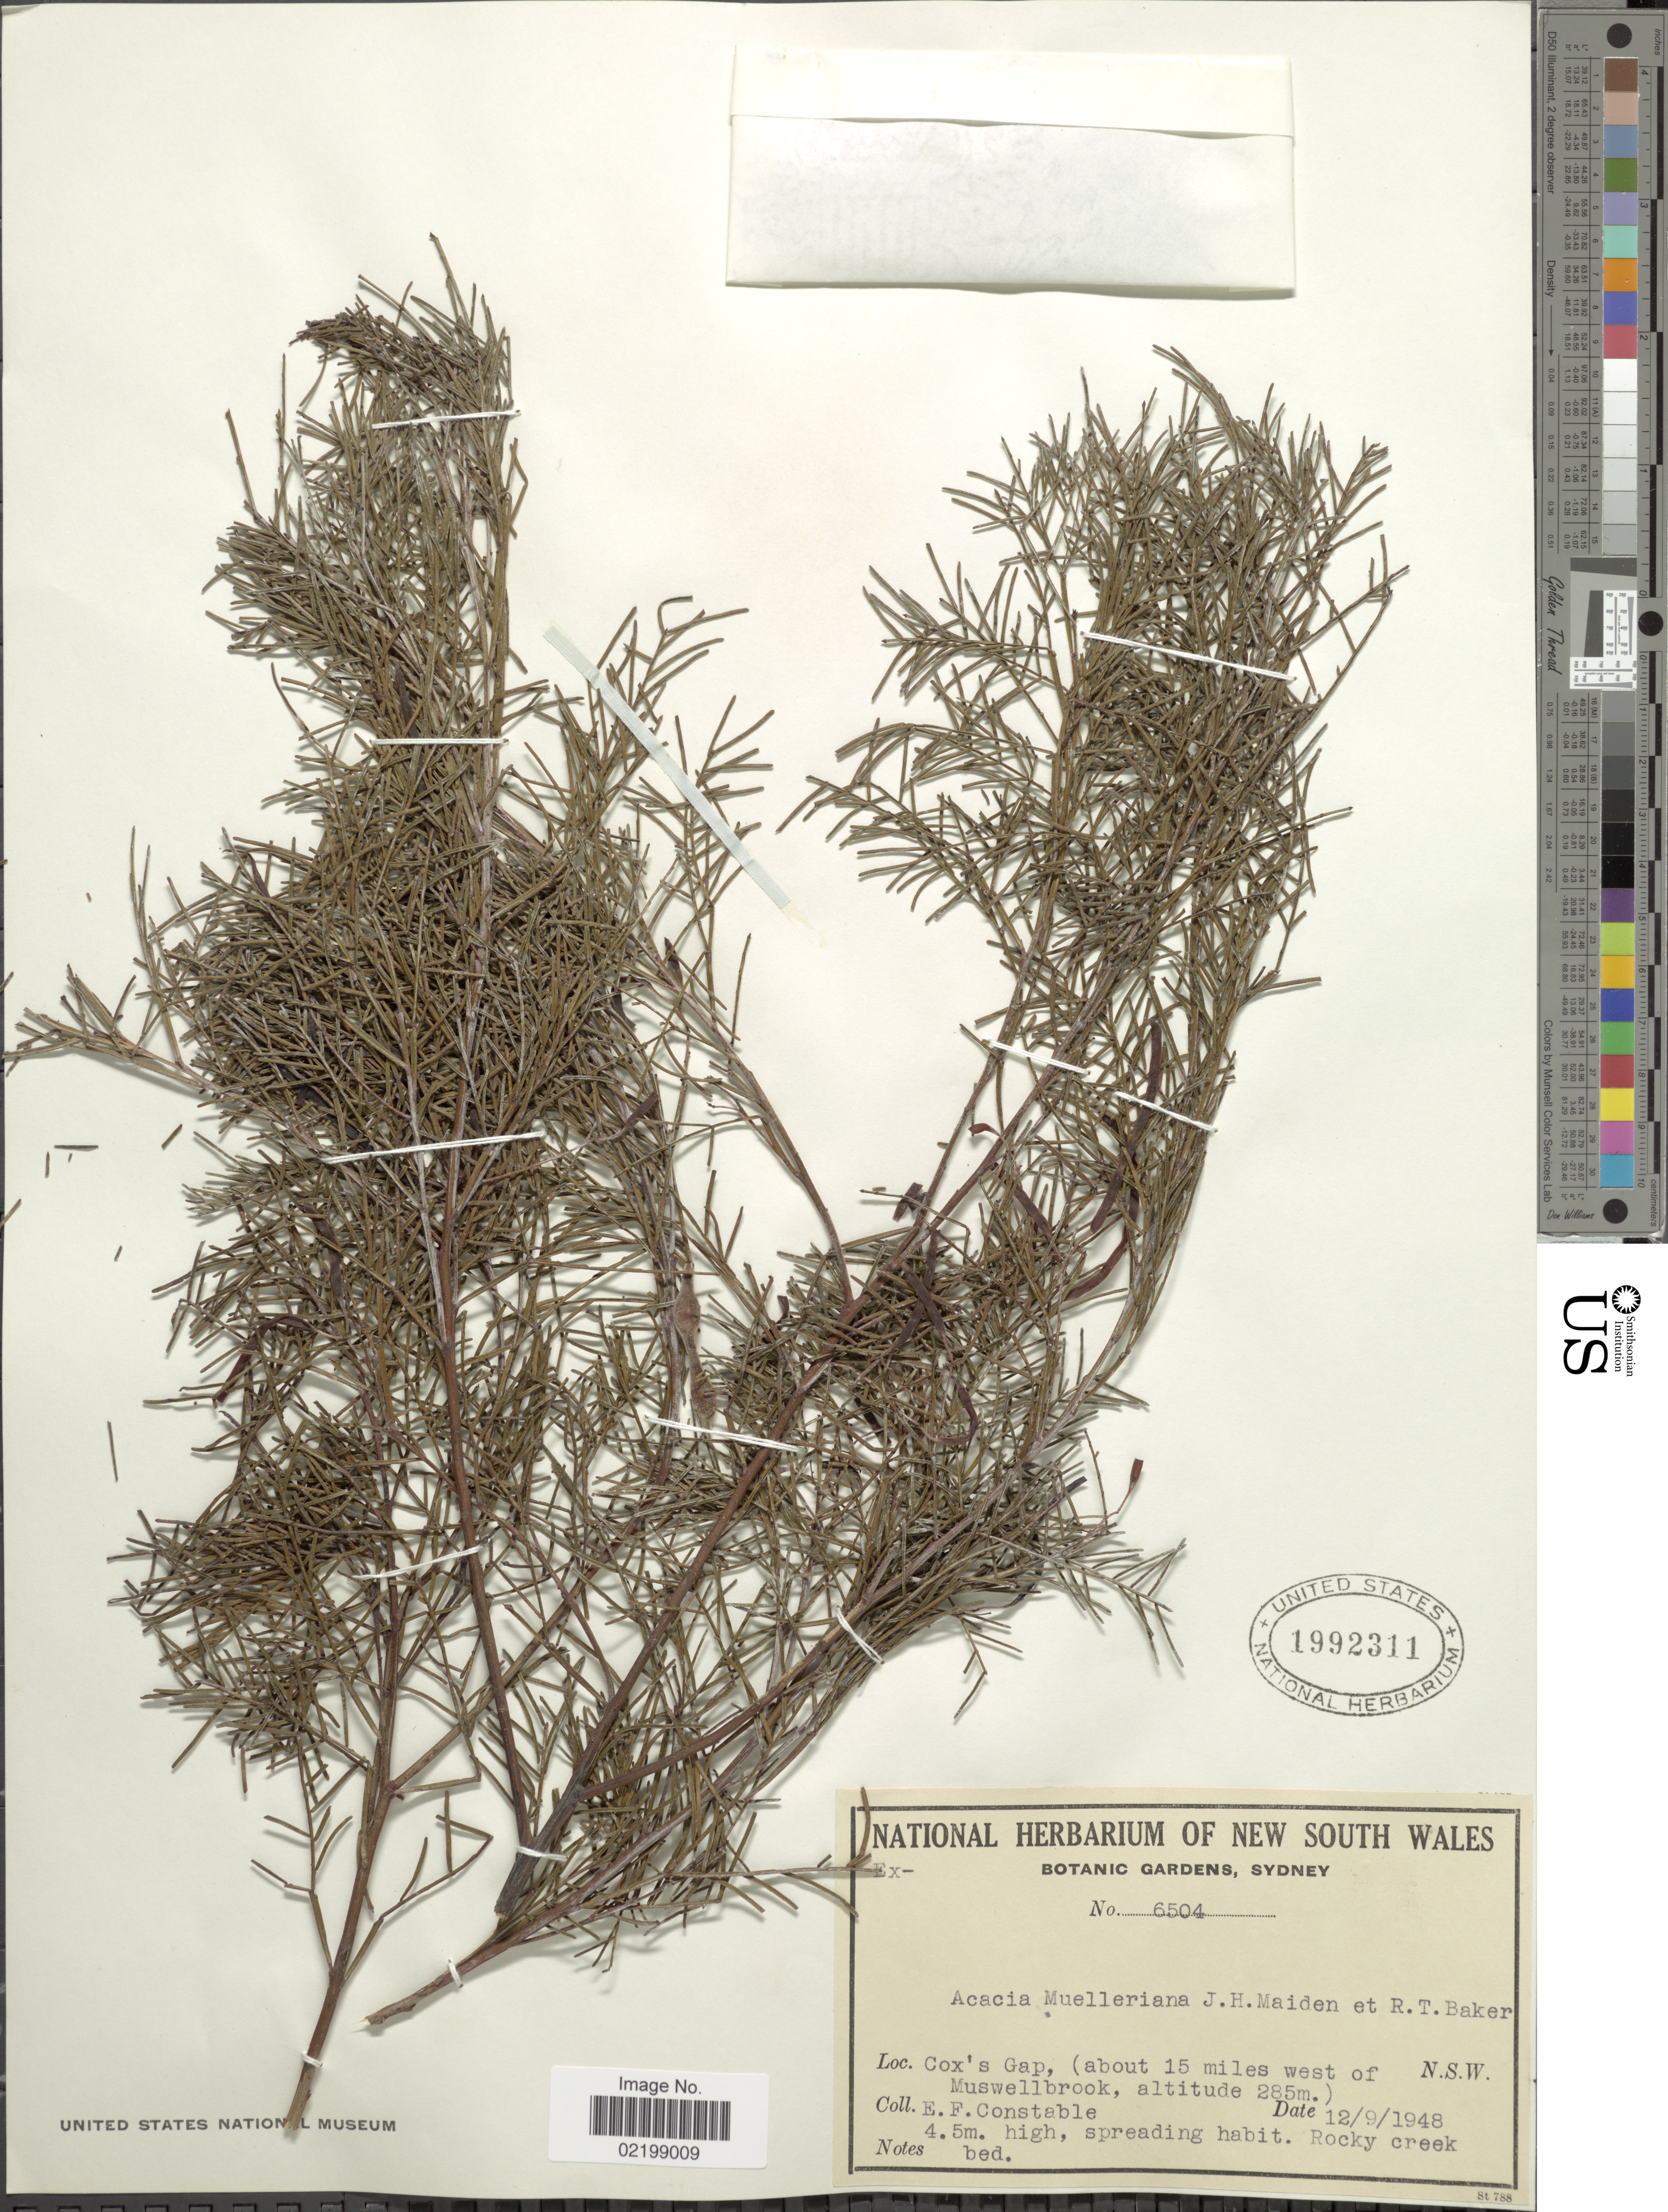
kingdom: Plantae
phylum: Tracheophyta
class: Magnoliopsida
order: Fabales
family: Fabaceae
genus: Acacia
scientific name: Acacia muelleriana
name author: Maiden & R.T. Baker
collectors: E. F. Constable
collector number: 6504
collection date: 1948-09-12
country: Australia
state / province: New South Wales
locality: Cox's Gap, (about 15 miles west of Muswellbrook), Rocky Greek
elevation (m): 285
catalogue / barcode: US 1992311